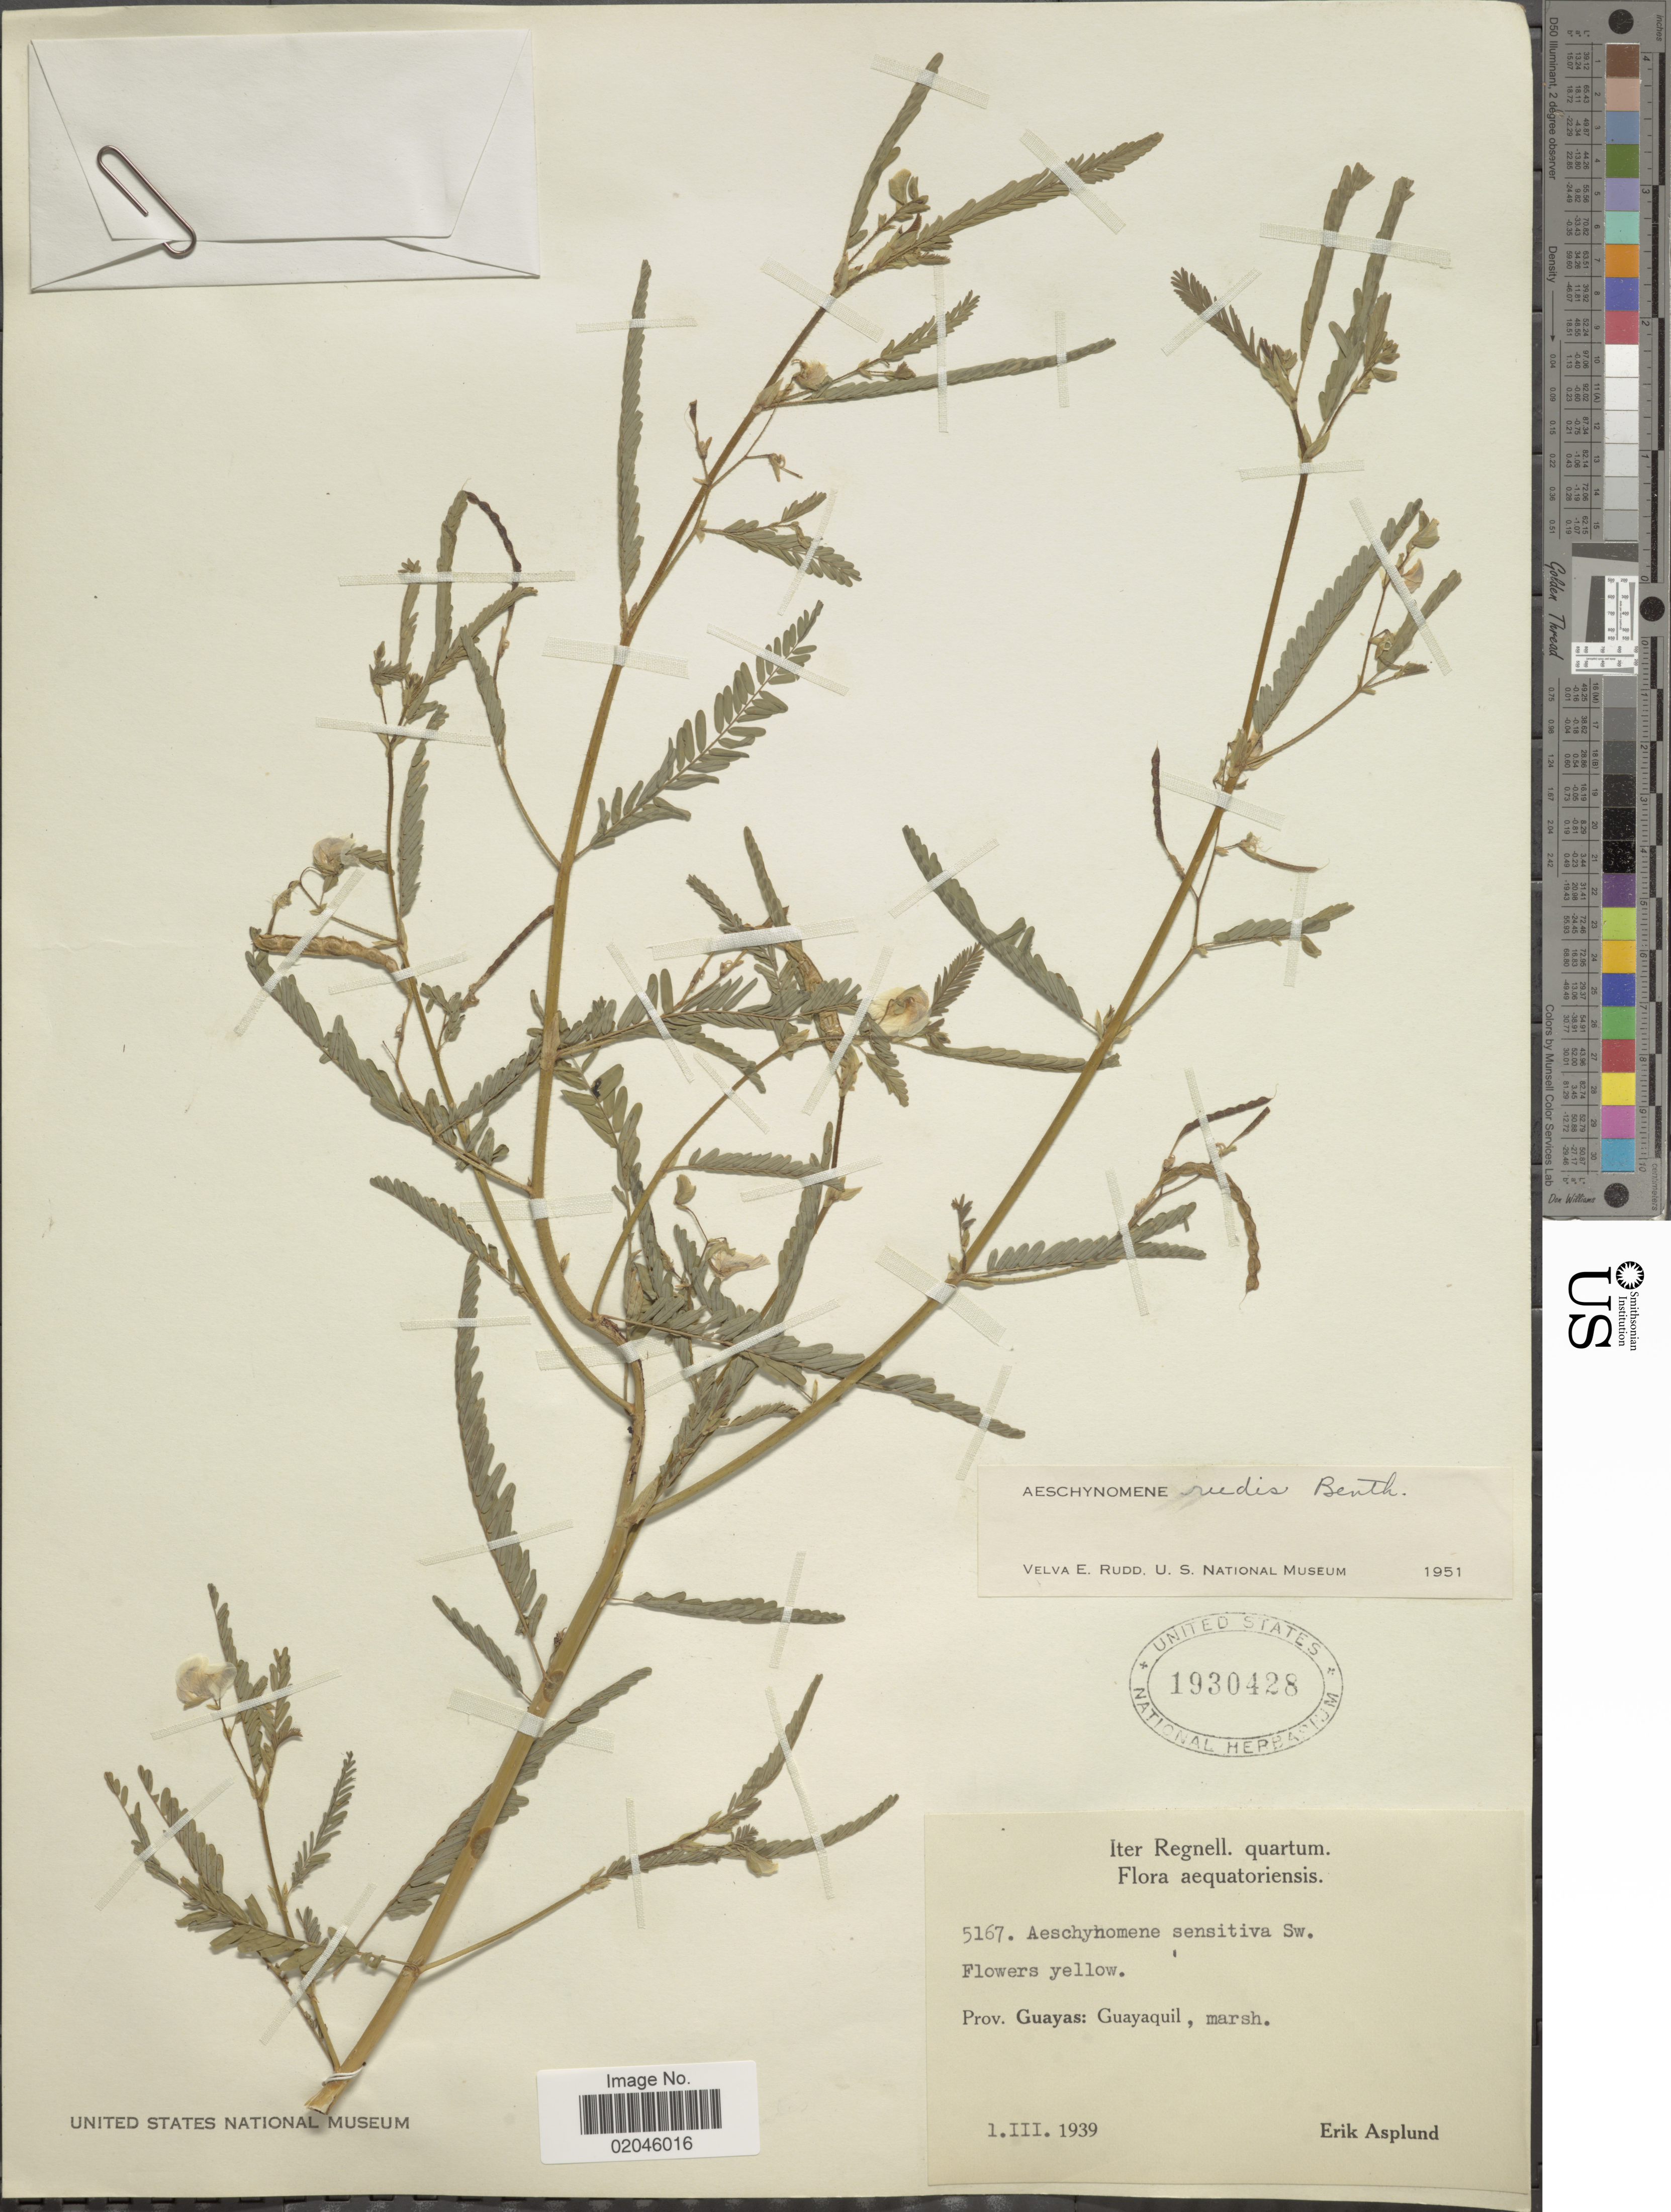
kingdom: Plantae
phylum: Tracheophyta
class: Magnoliopsida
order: Fabales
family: Fabaceae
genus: Aeschynomene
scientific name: Aeschynomene rudis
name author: Benth.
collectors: E. Asplund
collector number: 5167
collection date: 1939-03-01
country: Ecuador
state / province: Guayas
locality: Guayaquil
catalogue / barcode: US 1930428